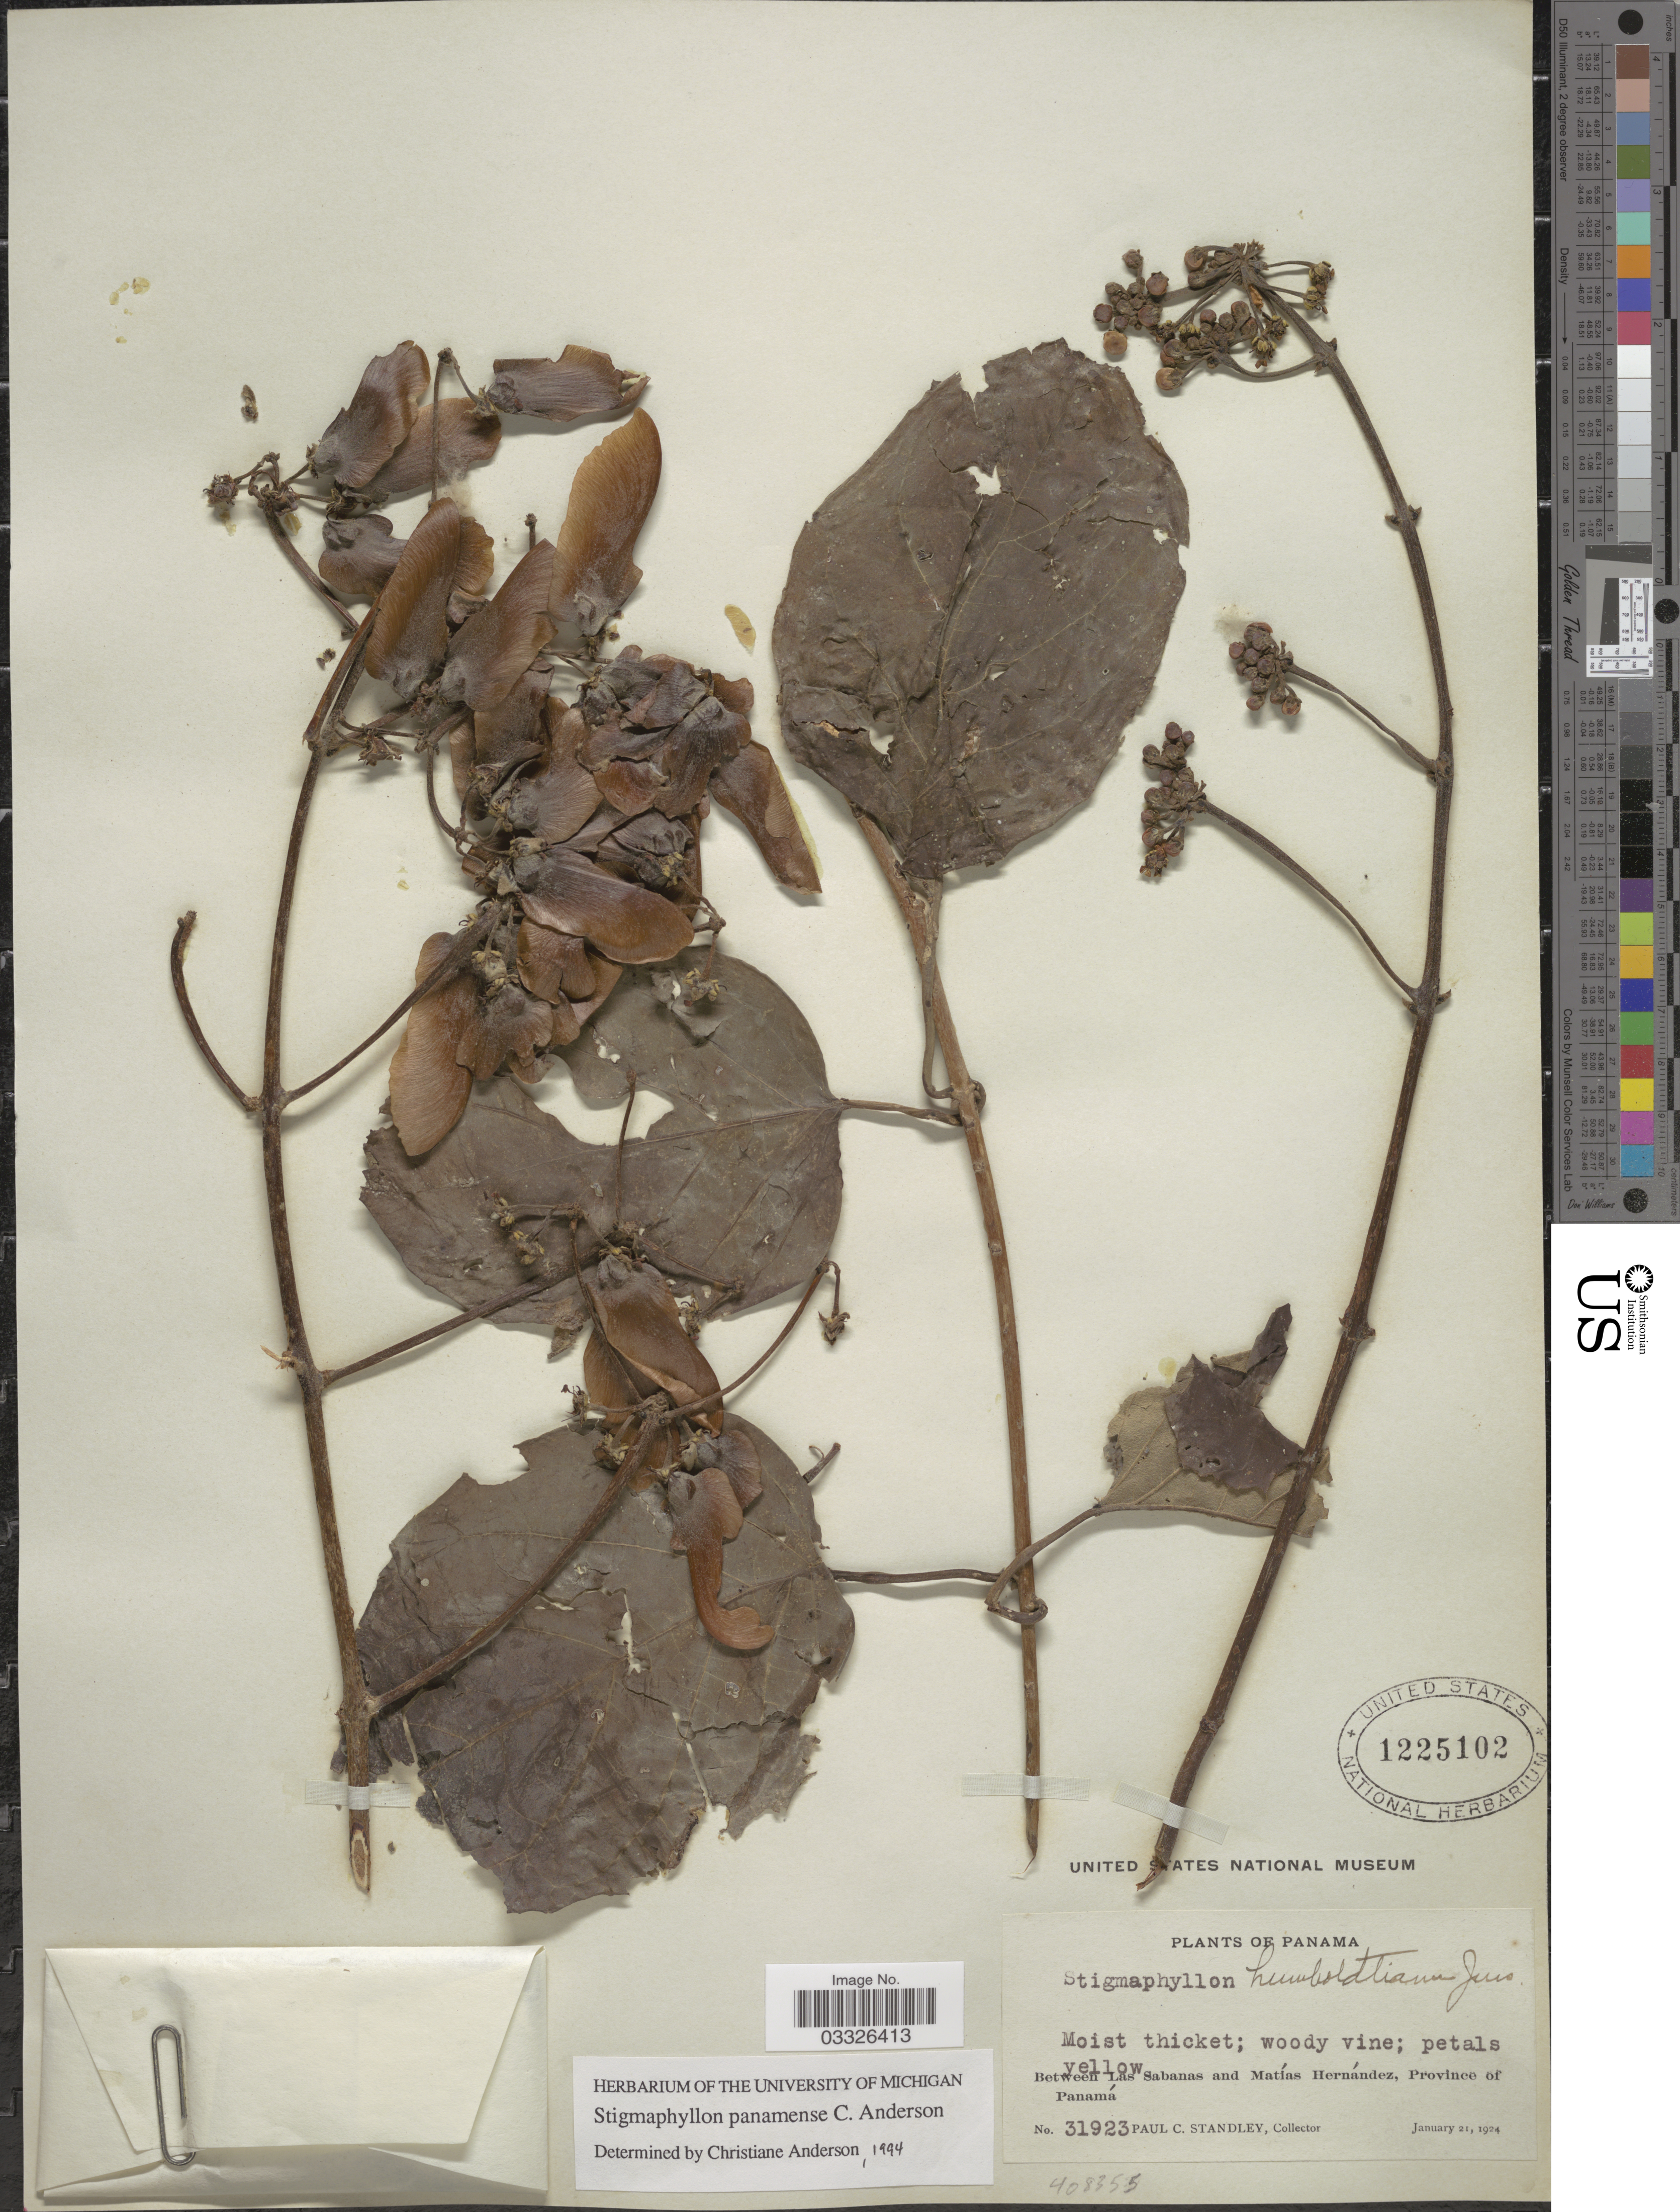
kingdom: Plantae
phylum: Tracheophyta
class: Magnoliopsida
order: Malpighiales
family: Malpighiaceae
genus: Stigmaphyllon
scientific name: Stigmaphyllon panamense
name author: C.E. Anderson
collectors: P. C. Standley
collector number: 31923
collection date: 1924-01-21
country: Panama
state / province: Panamá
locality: Between Las Sabanas and Matías Hernández.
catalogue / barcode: US 1225102